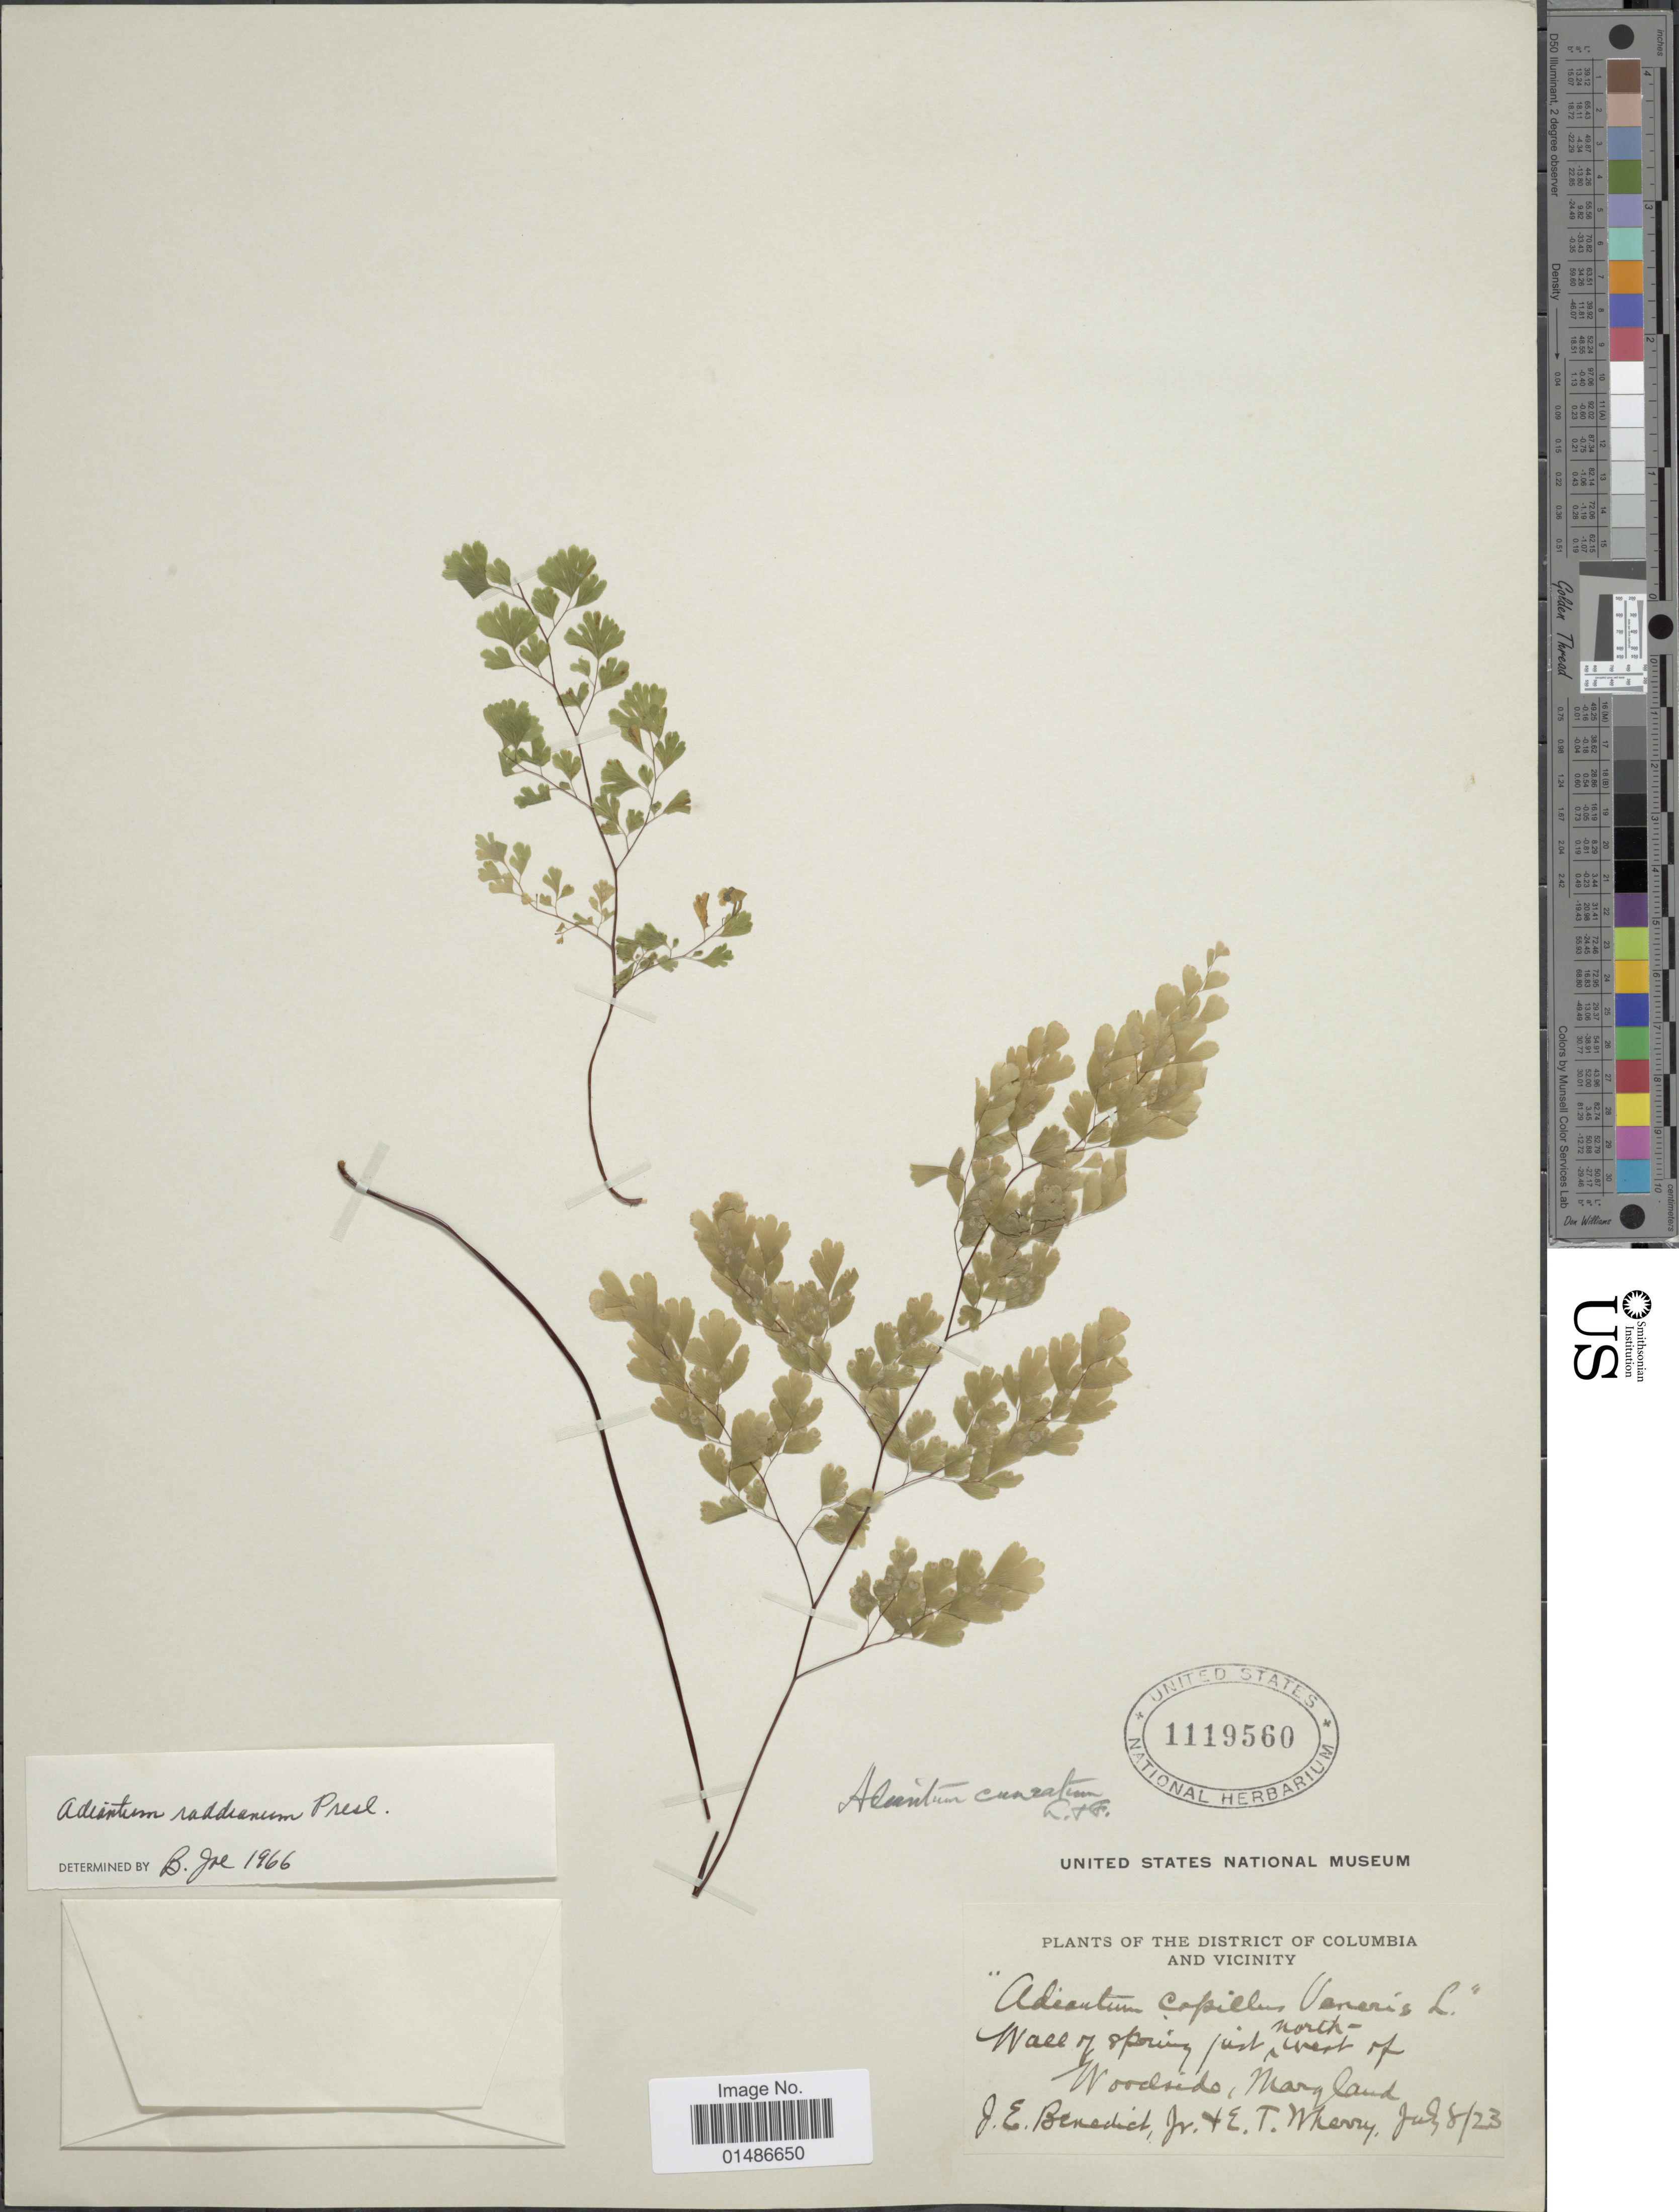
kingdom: Plantae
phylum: Tracheophyta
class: Polypodiopsida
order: Polypodiales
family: Pteridaceae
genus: Adiantum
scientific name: Adiantum raddianum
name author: C. Presl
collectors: J. Benedict & E. T. Wherry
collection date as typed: Transcribed d/m/y: 8/7/23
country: United States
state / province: Maryland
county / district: Montgomery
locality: District of Columbia and Vicinity. Wall of spring just north west of Woodside, Maryland.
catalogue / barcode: US 1119560